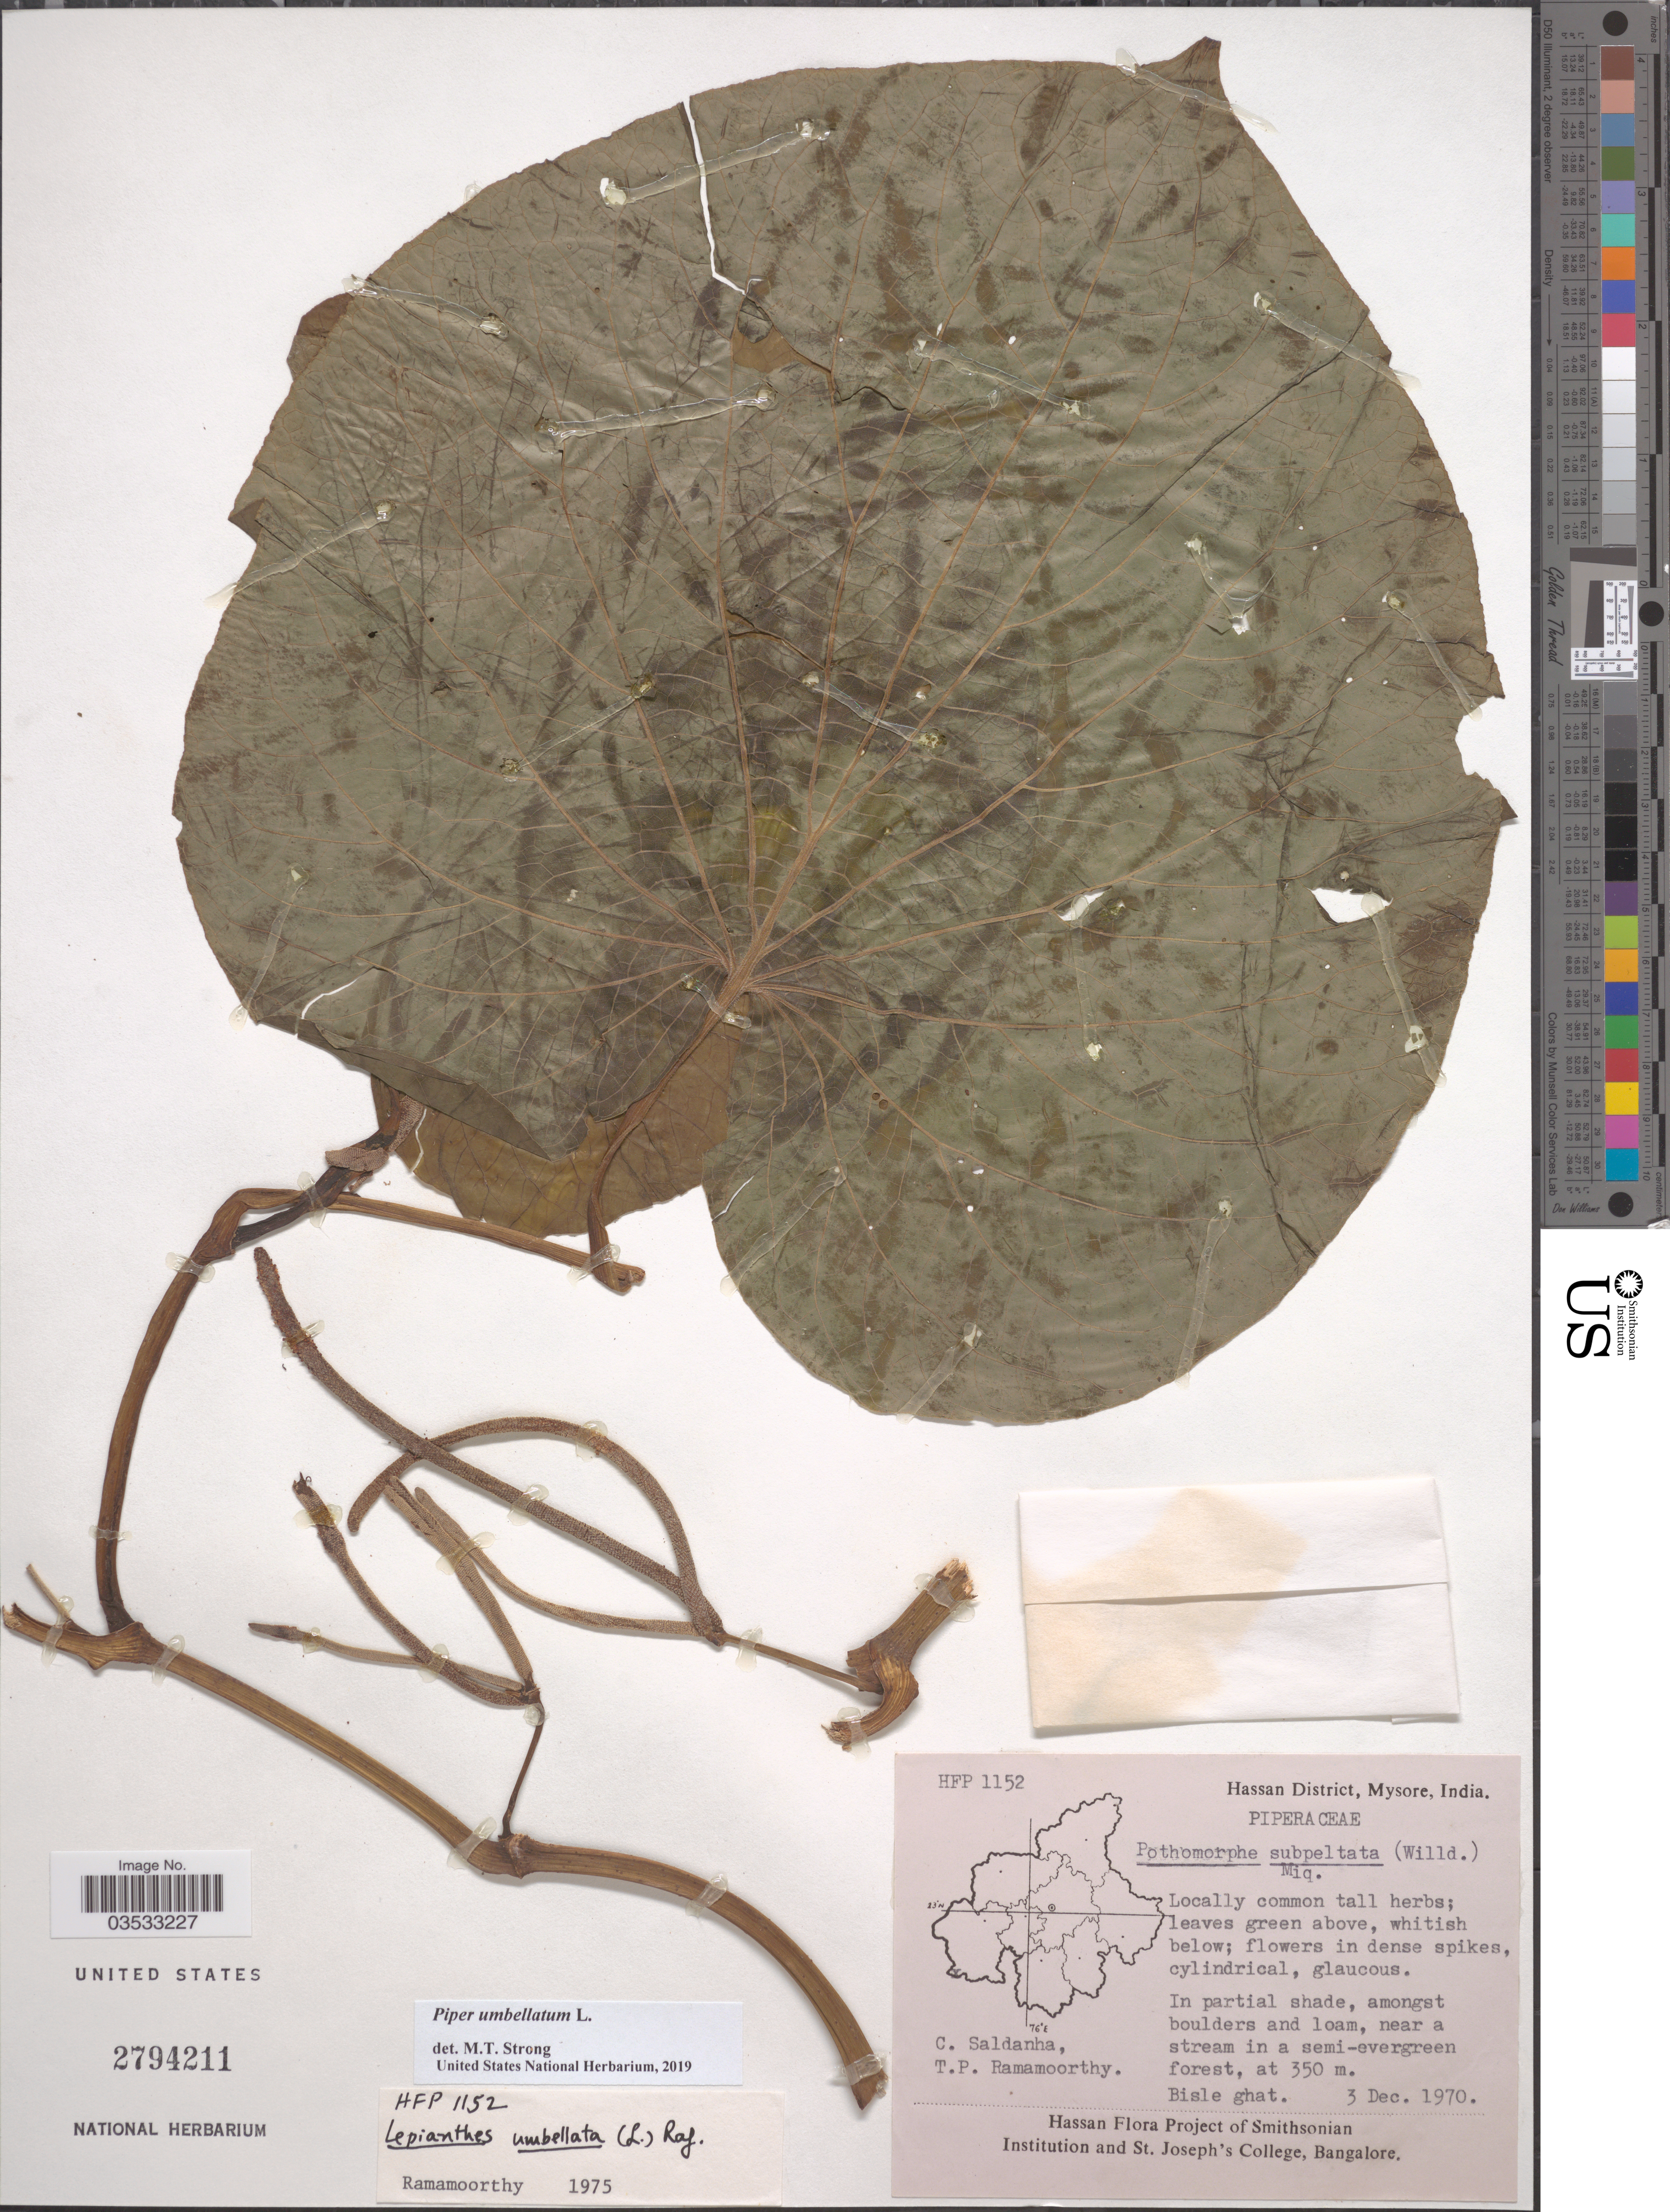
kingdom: Plantae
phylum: Tracheophyta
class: Magnoliopsida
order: Piperales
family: Piperaceae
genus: Piper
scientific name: Piper umbellatum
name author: L.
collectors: C. Saldanha & T. P. Ramamoorthy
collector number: HFP1152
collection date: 1970-12-03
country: India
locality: Hassan District, Mysore. Bisle ghat.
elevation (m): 350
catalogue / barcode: US 2794211